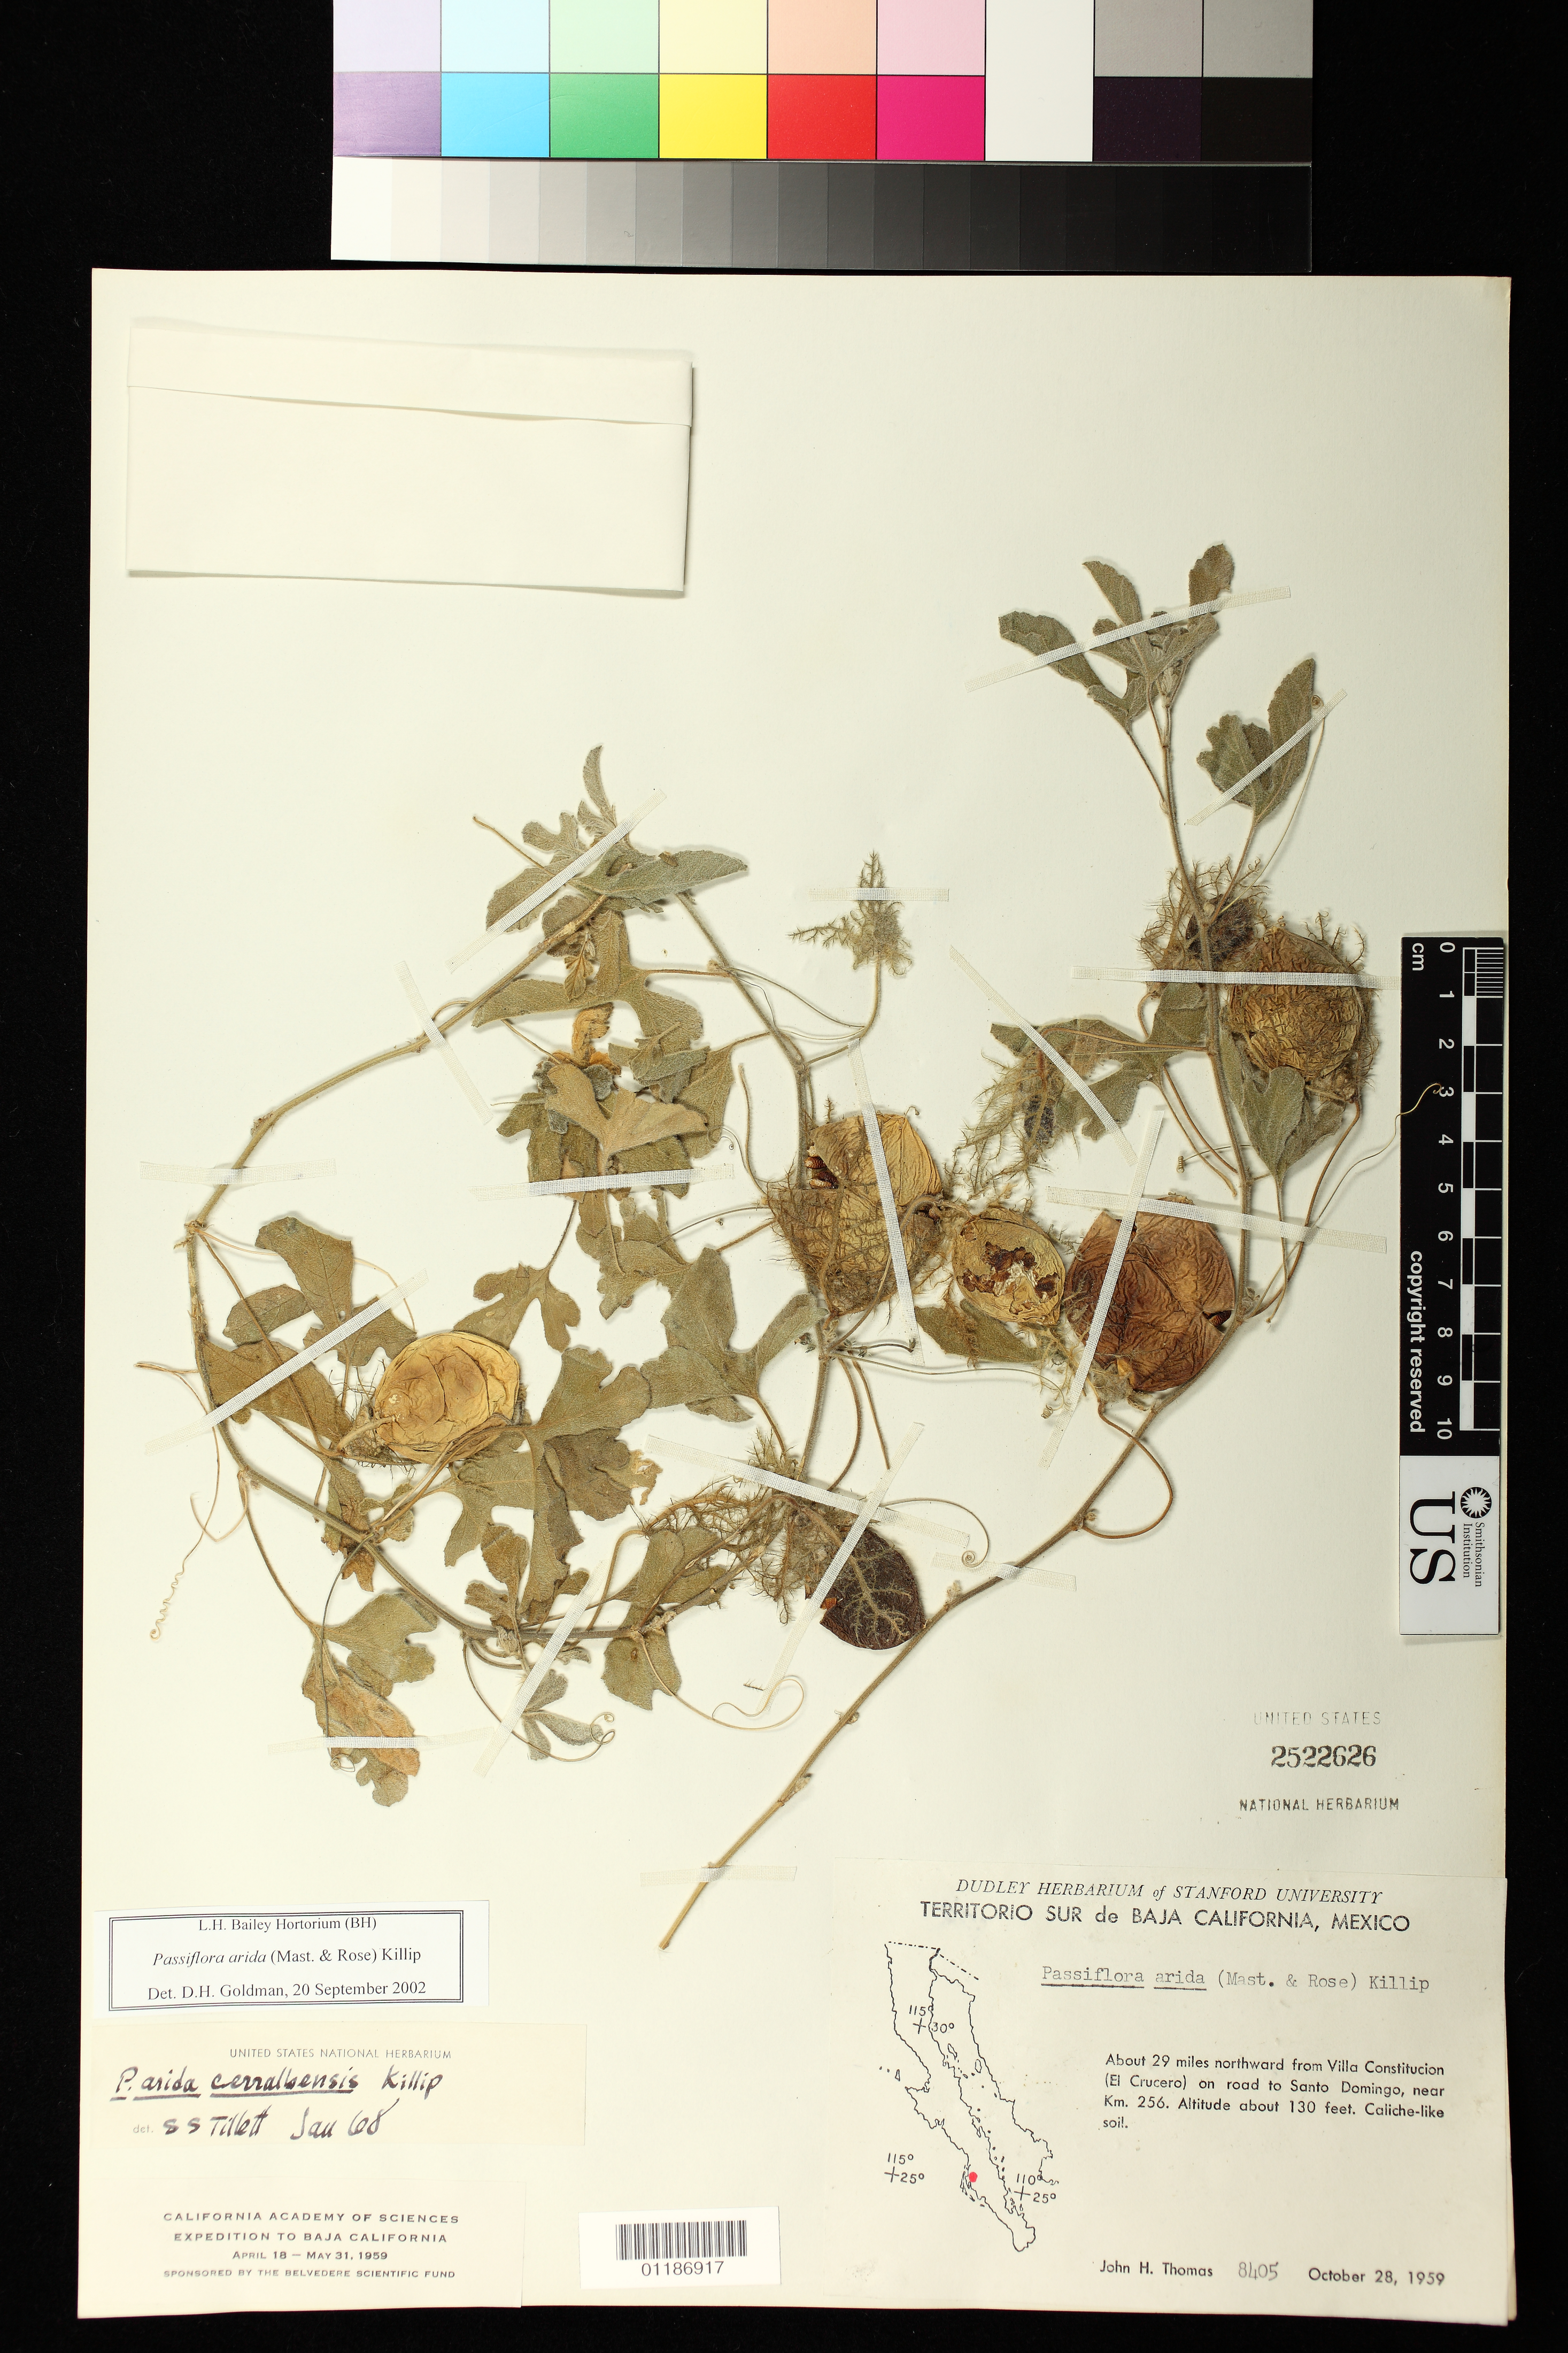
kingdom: Plantae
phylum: Tracheophyta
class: Magnoliopsida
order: Malpighiales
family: Passifloraceae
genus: Passiflora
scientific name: Passiflora pentaschista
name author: (Killip) Svoboda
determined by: Svoboda, Harlan T., (NA), US Department of Agriculture (UNITED STATES)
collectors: J. H. Thomas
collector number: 8405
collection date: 1959-10-28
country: Mexico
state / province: Baja California Sur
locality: About 29 mi. Northward from Villa Constitucion (El Crucero) on road to Santo Domingo, near km. 256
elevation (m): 40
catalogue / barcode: US 2522626